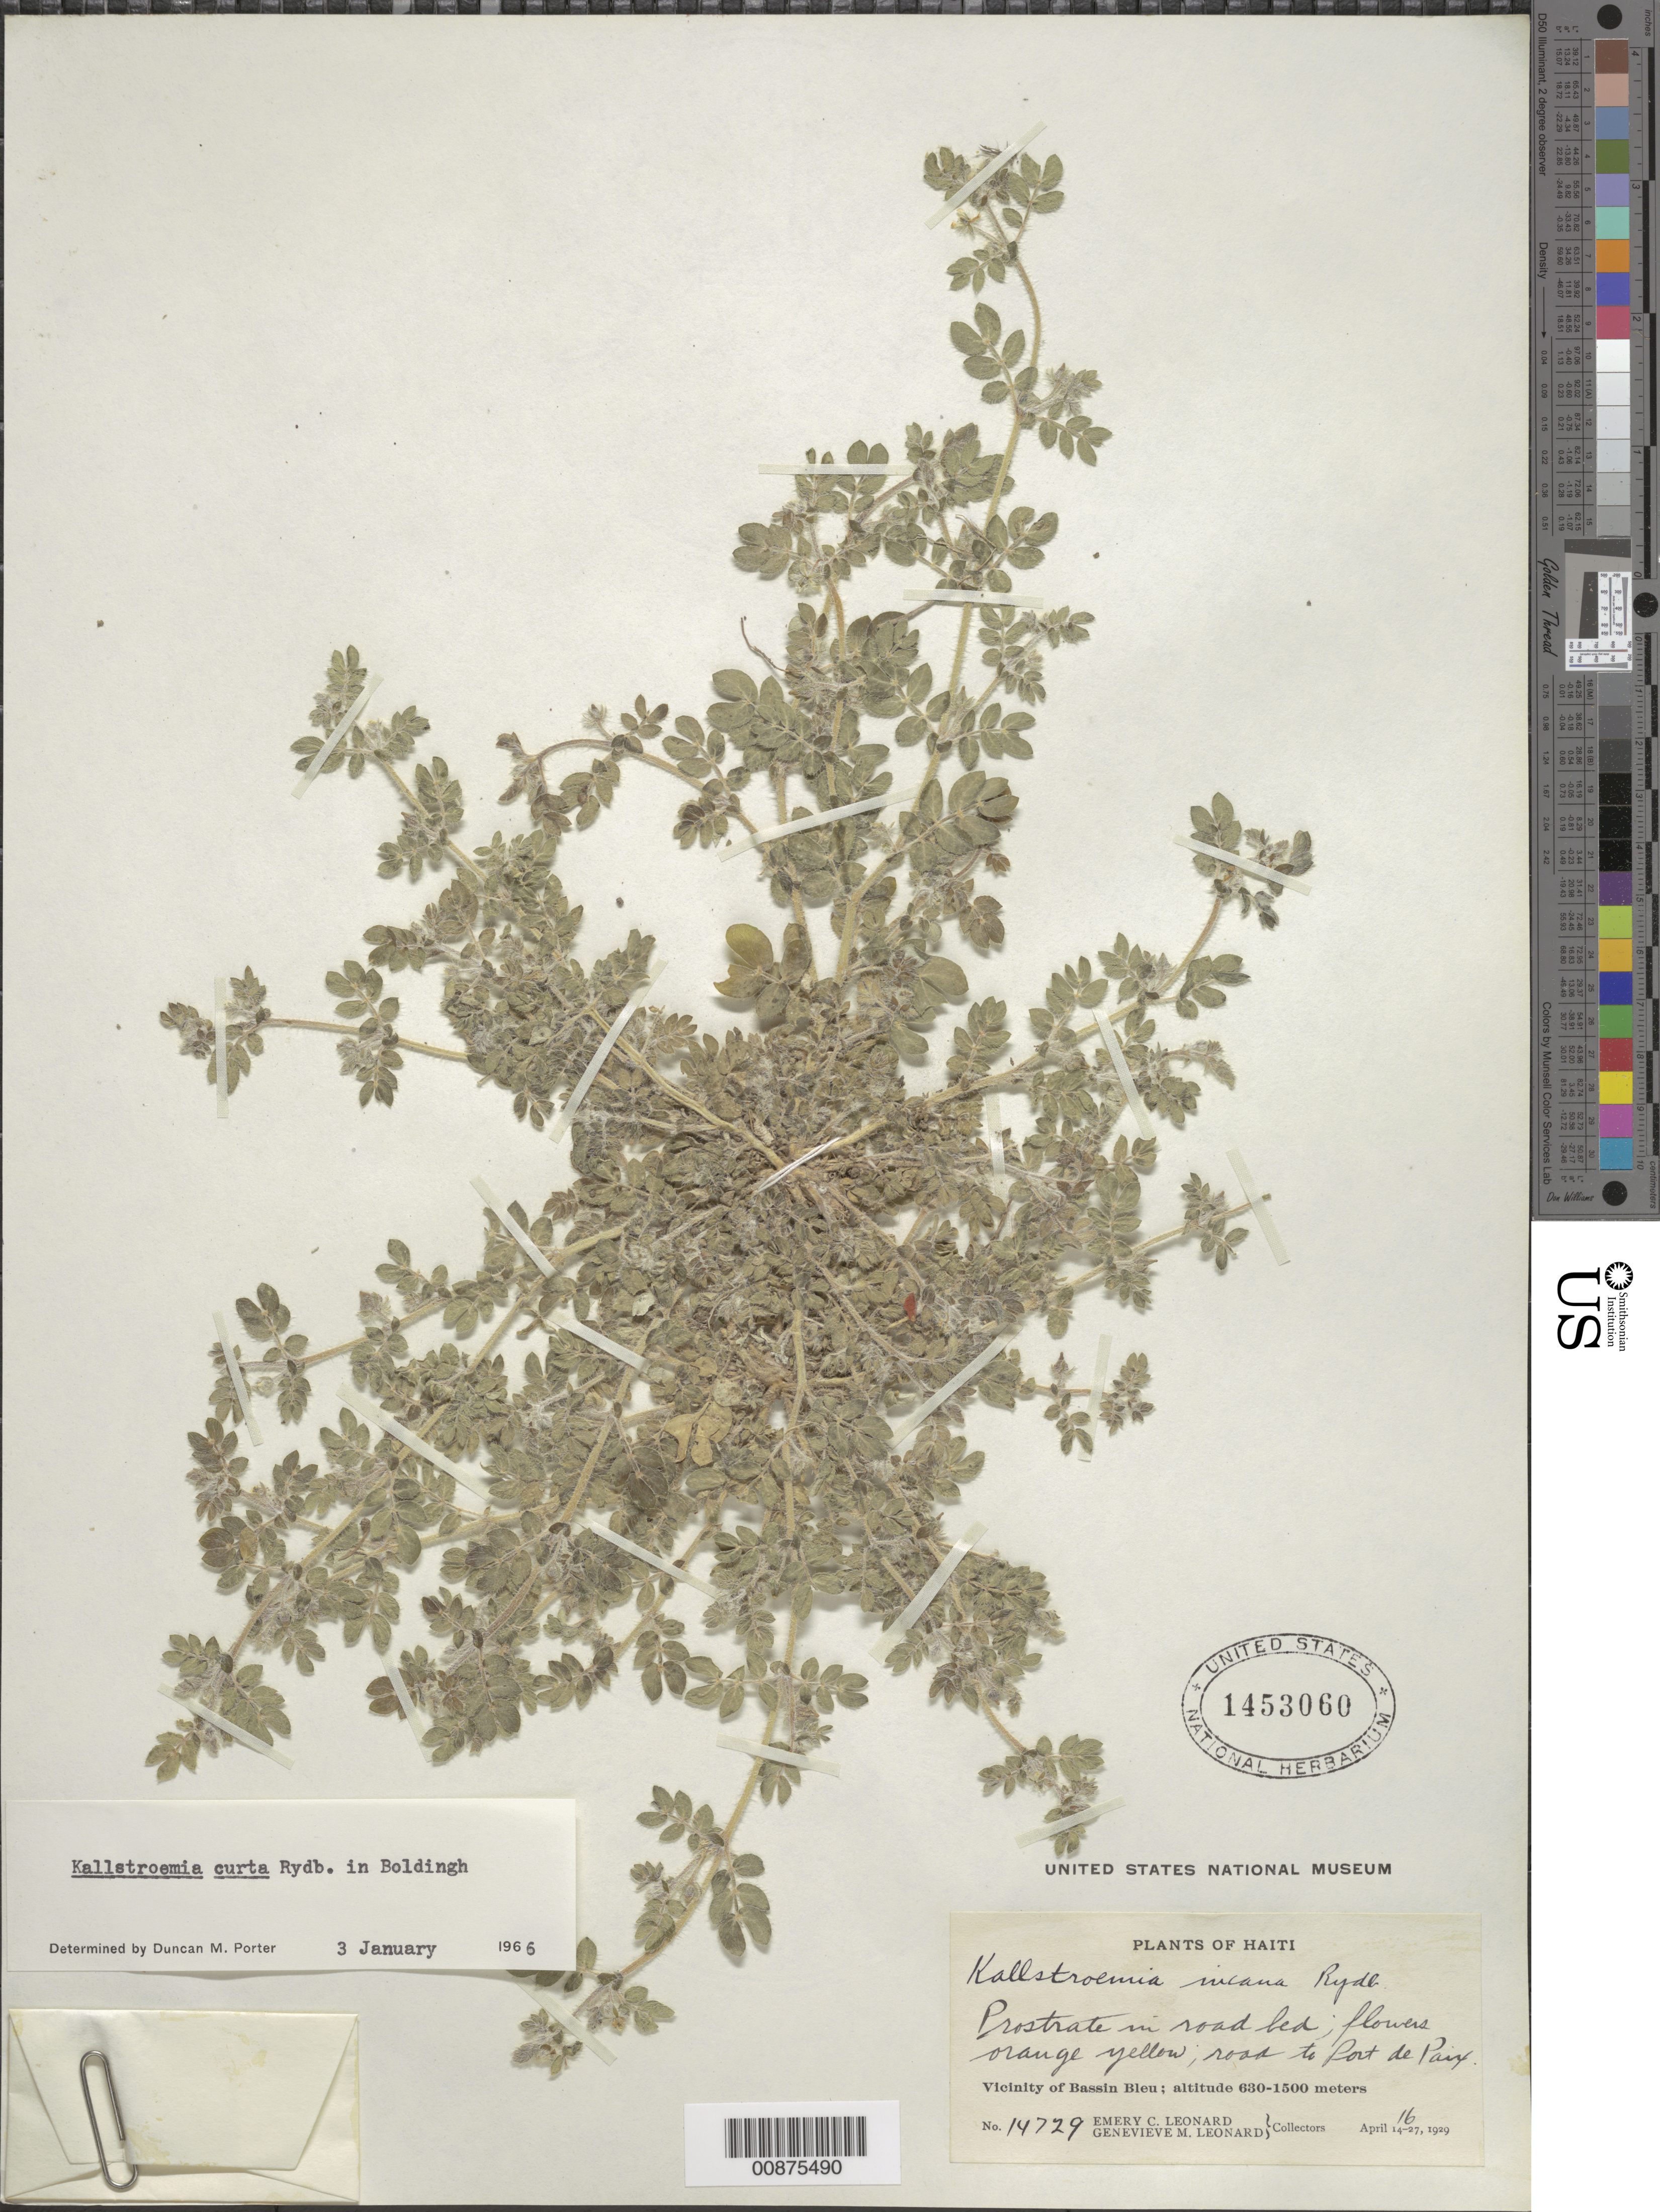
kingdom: Plantae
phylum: Tracheophyta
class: Magnoliopsida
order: Zygophyllales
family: Zygophyllaceae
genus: Kallstroemia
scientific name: Kallstroemia curta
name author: Rydb.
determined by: Porter, D. M.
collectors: E. C. Leonard & G. M. Leonard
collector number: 14729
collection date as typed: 16 Apr 1929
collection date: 1929-04-16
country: Haiti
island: Hispaniola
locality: Vicinity of Bassin Bleu. Road to Port de Paix.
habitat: In road bed.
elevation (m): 630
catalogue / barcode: US 1453060